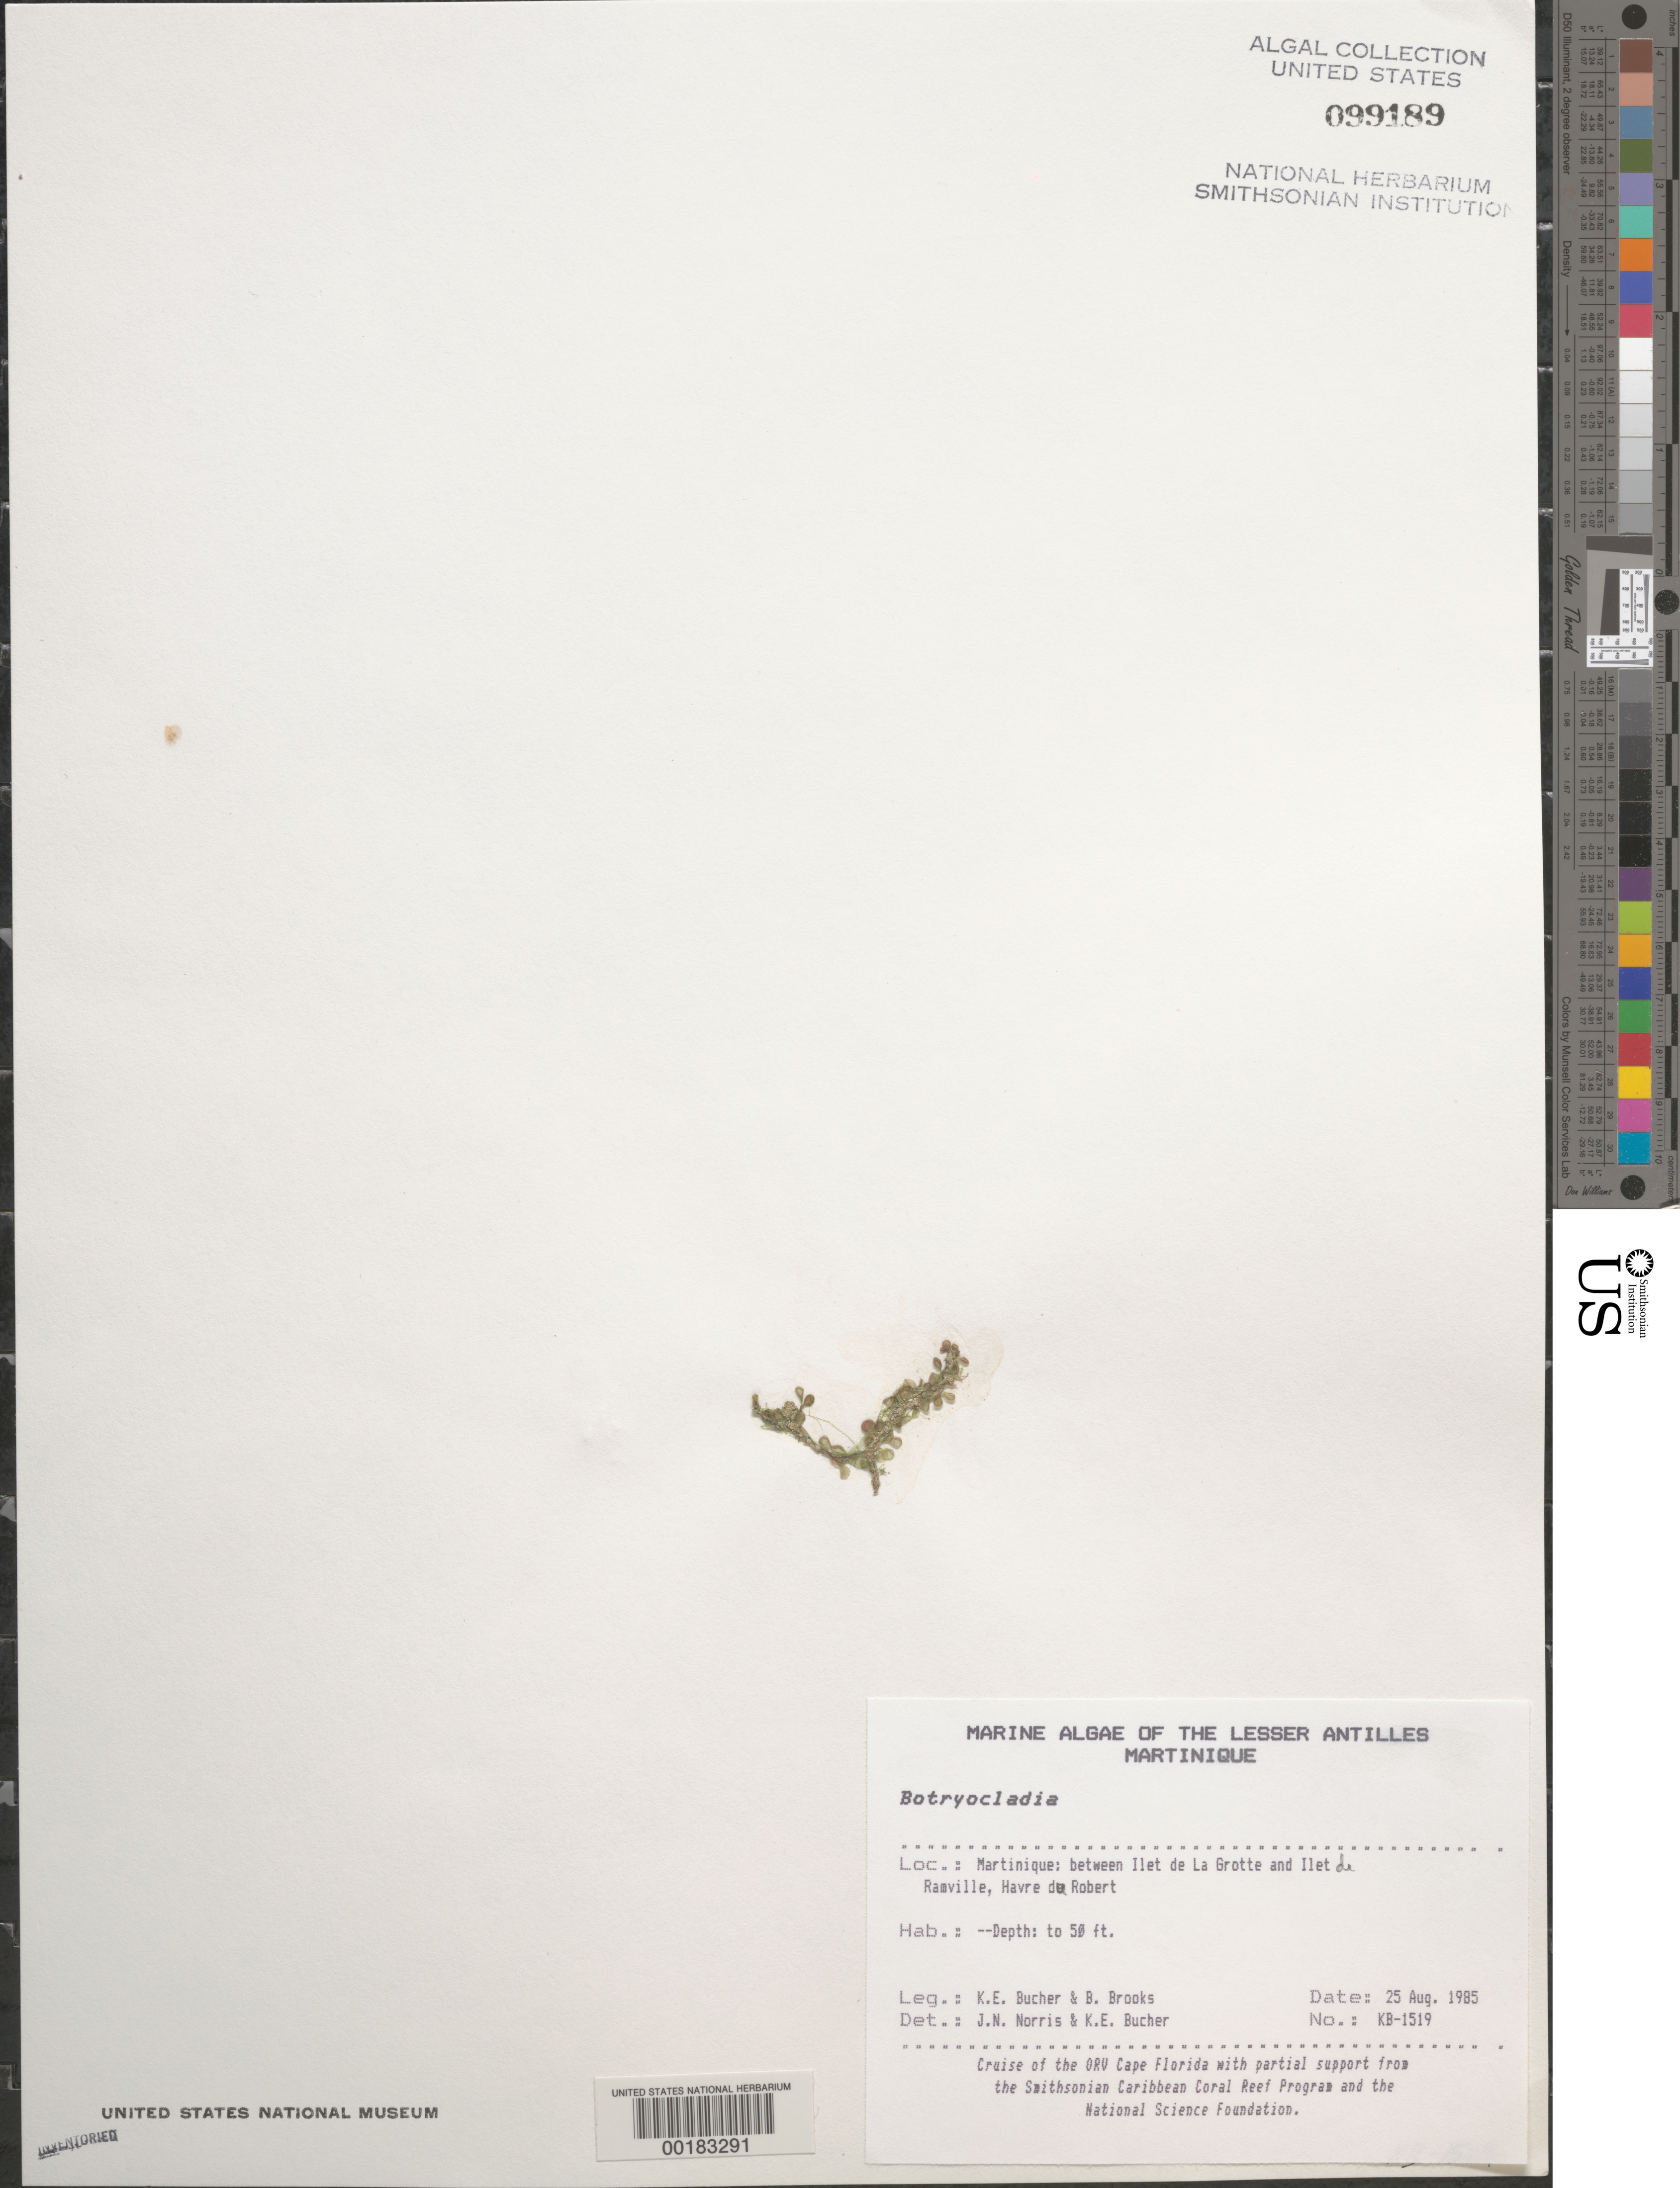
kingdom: Plantae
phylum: Rhodophyta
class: Florideophyceae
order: Rhodymeniales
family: Rhodymeniaceae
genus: Botryocladia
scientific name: Botryocladia sp.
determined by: Norris, J. N.; Bucher, K. E.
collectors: K. E. Bucher & B. Brooks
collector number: Kb-1519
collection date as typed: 25 Aug 1985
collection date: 1985-08-25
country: Martinique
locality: Between Ilet de la Grotte and Ilet de Ramville, Havre du Robert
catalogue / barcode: US 99189